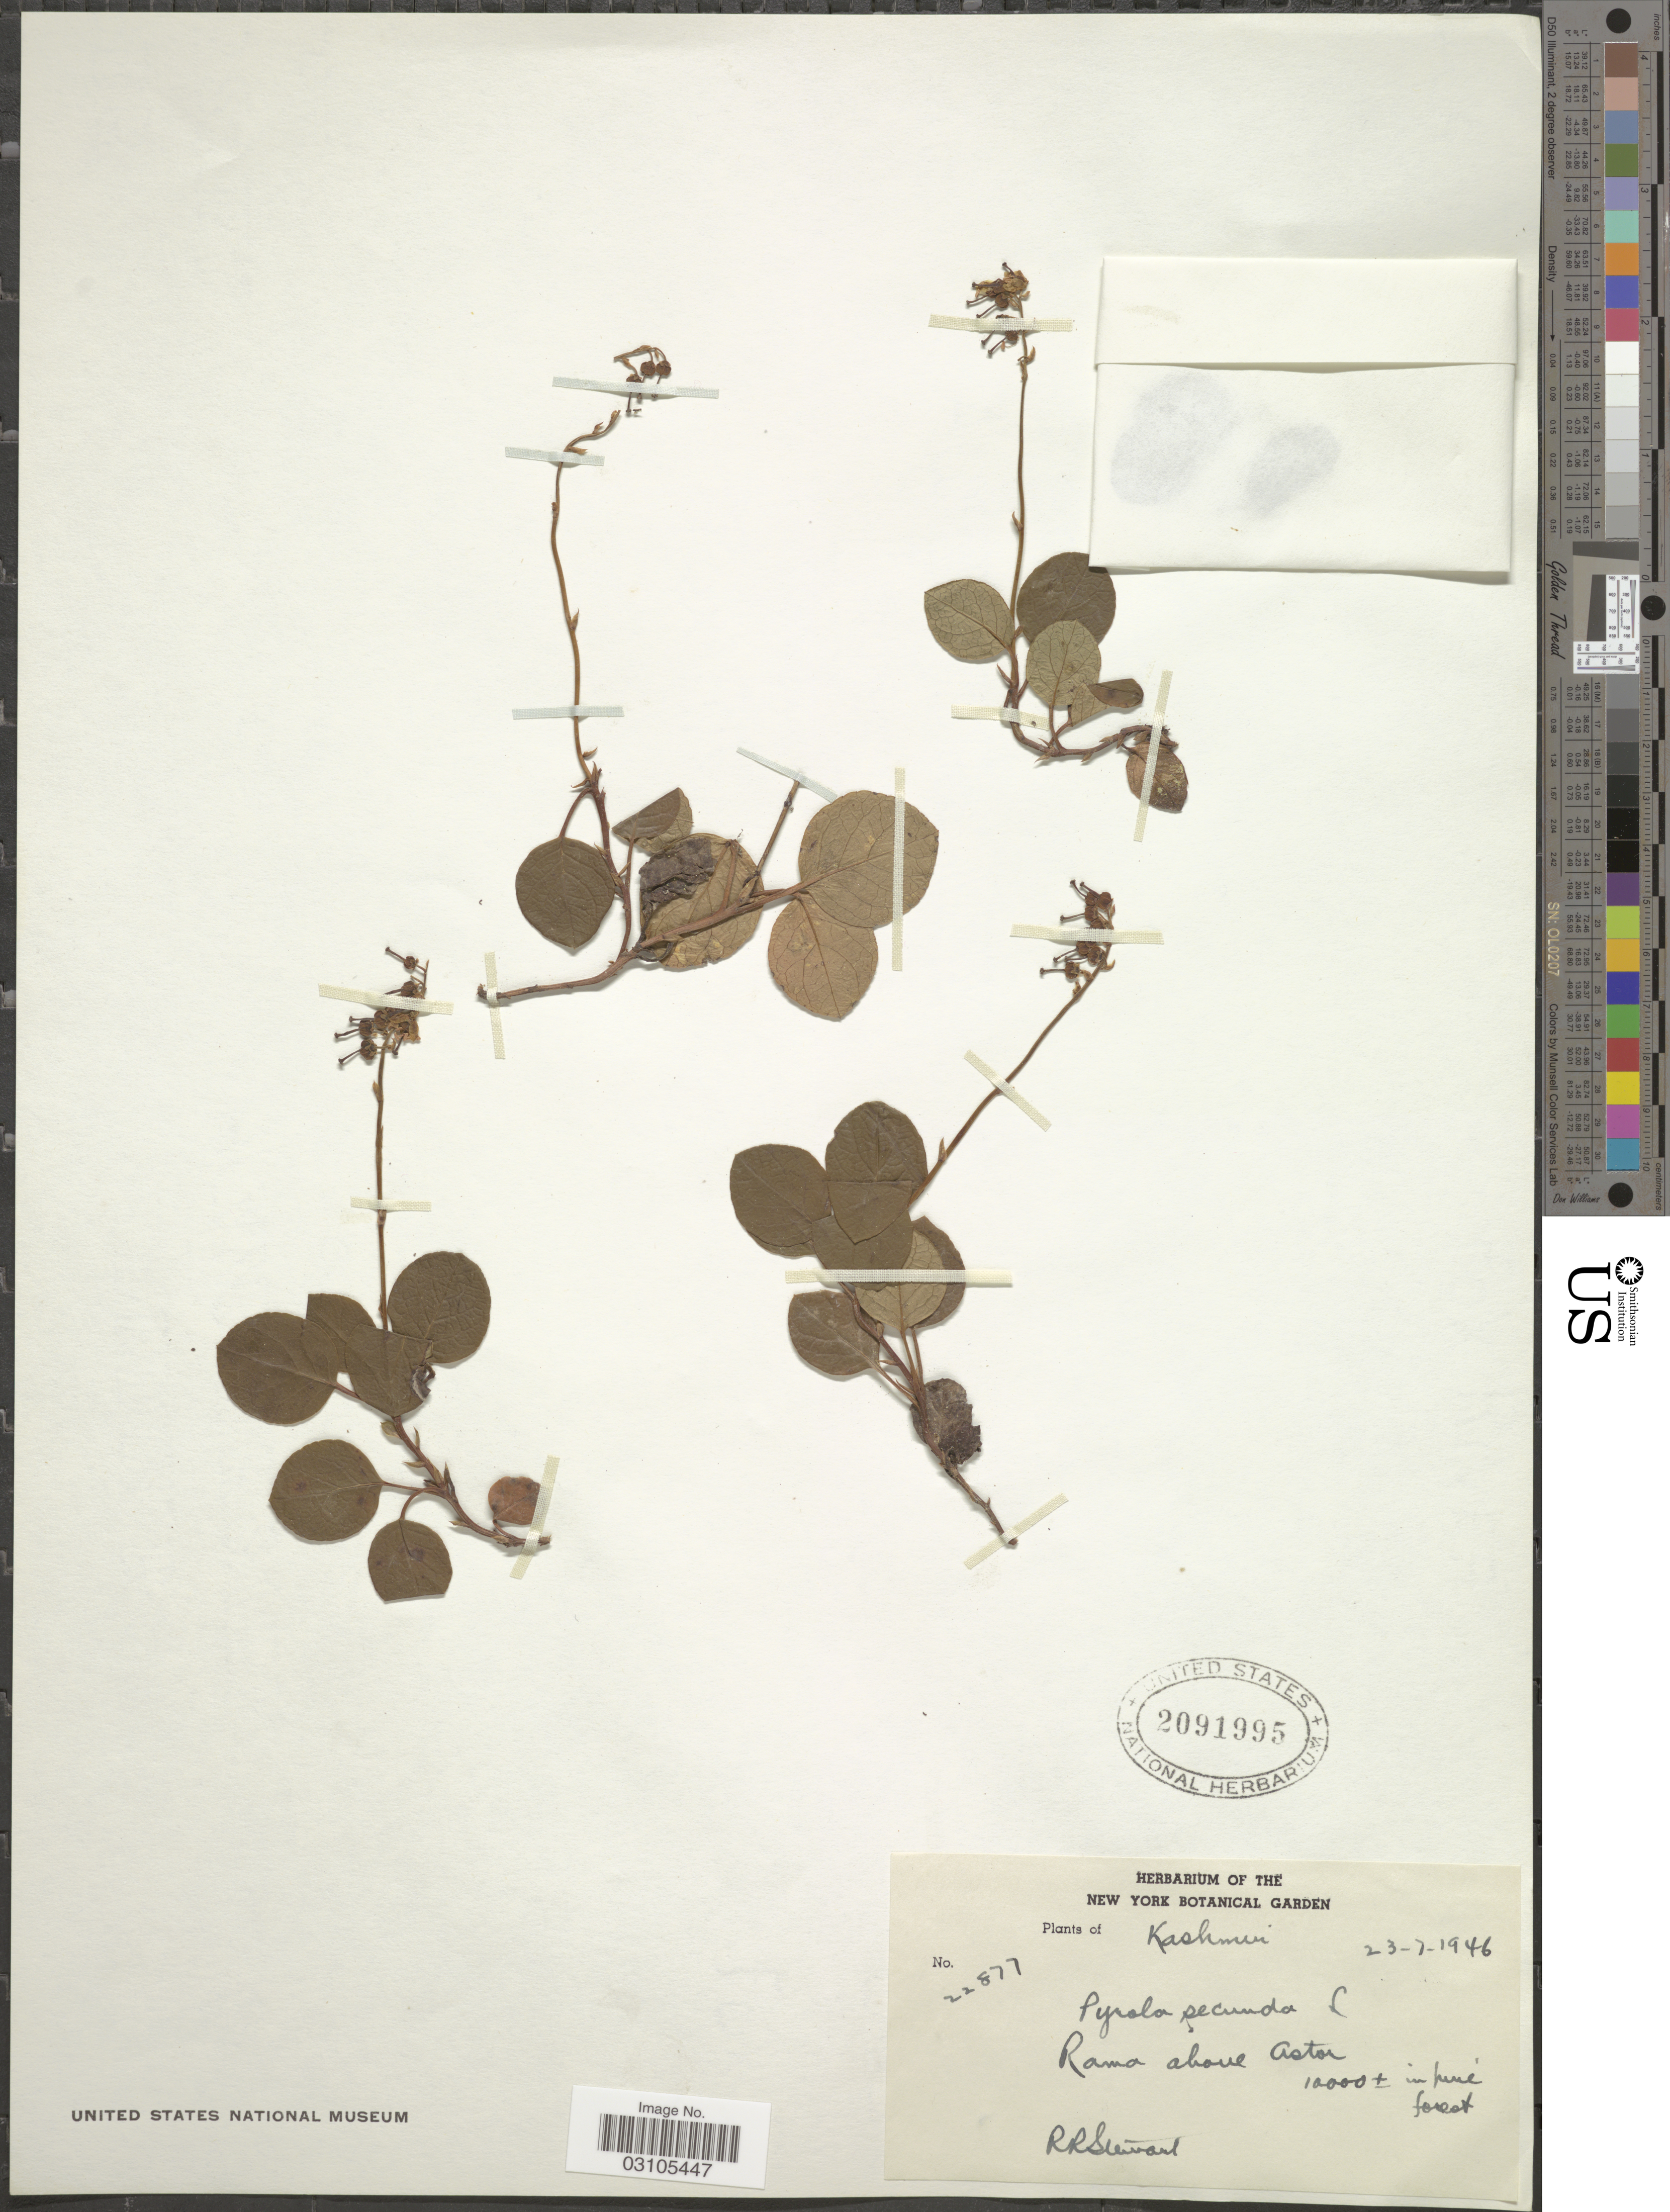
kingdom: Plantae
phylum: Tracheophyta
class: Magnoliopsida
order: Ericales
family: Ericaceae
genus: Orthilia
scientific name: Orthilia secunda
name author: (L.) House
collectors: R. Stewart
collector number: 22877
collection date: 1946-07-23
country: India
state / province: Jammu and Kashmir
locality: Kashmir. Rama above Astor.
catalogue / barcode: US 2091995